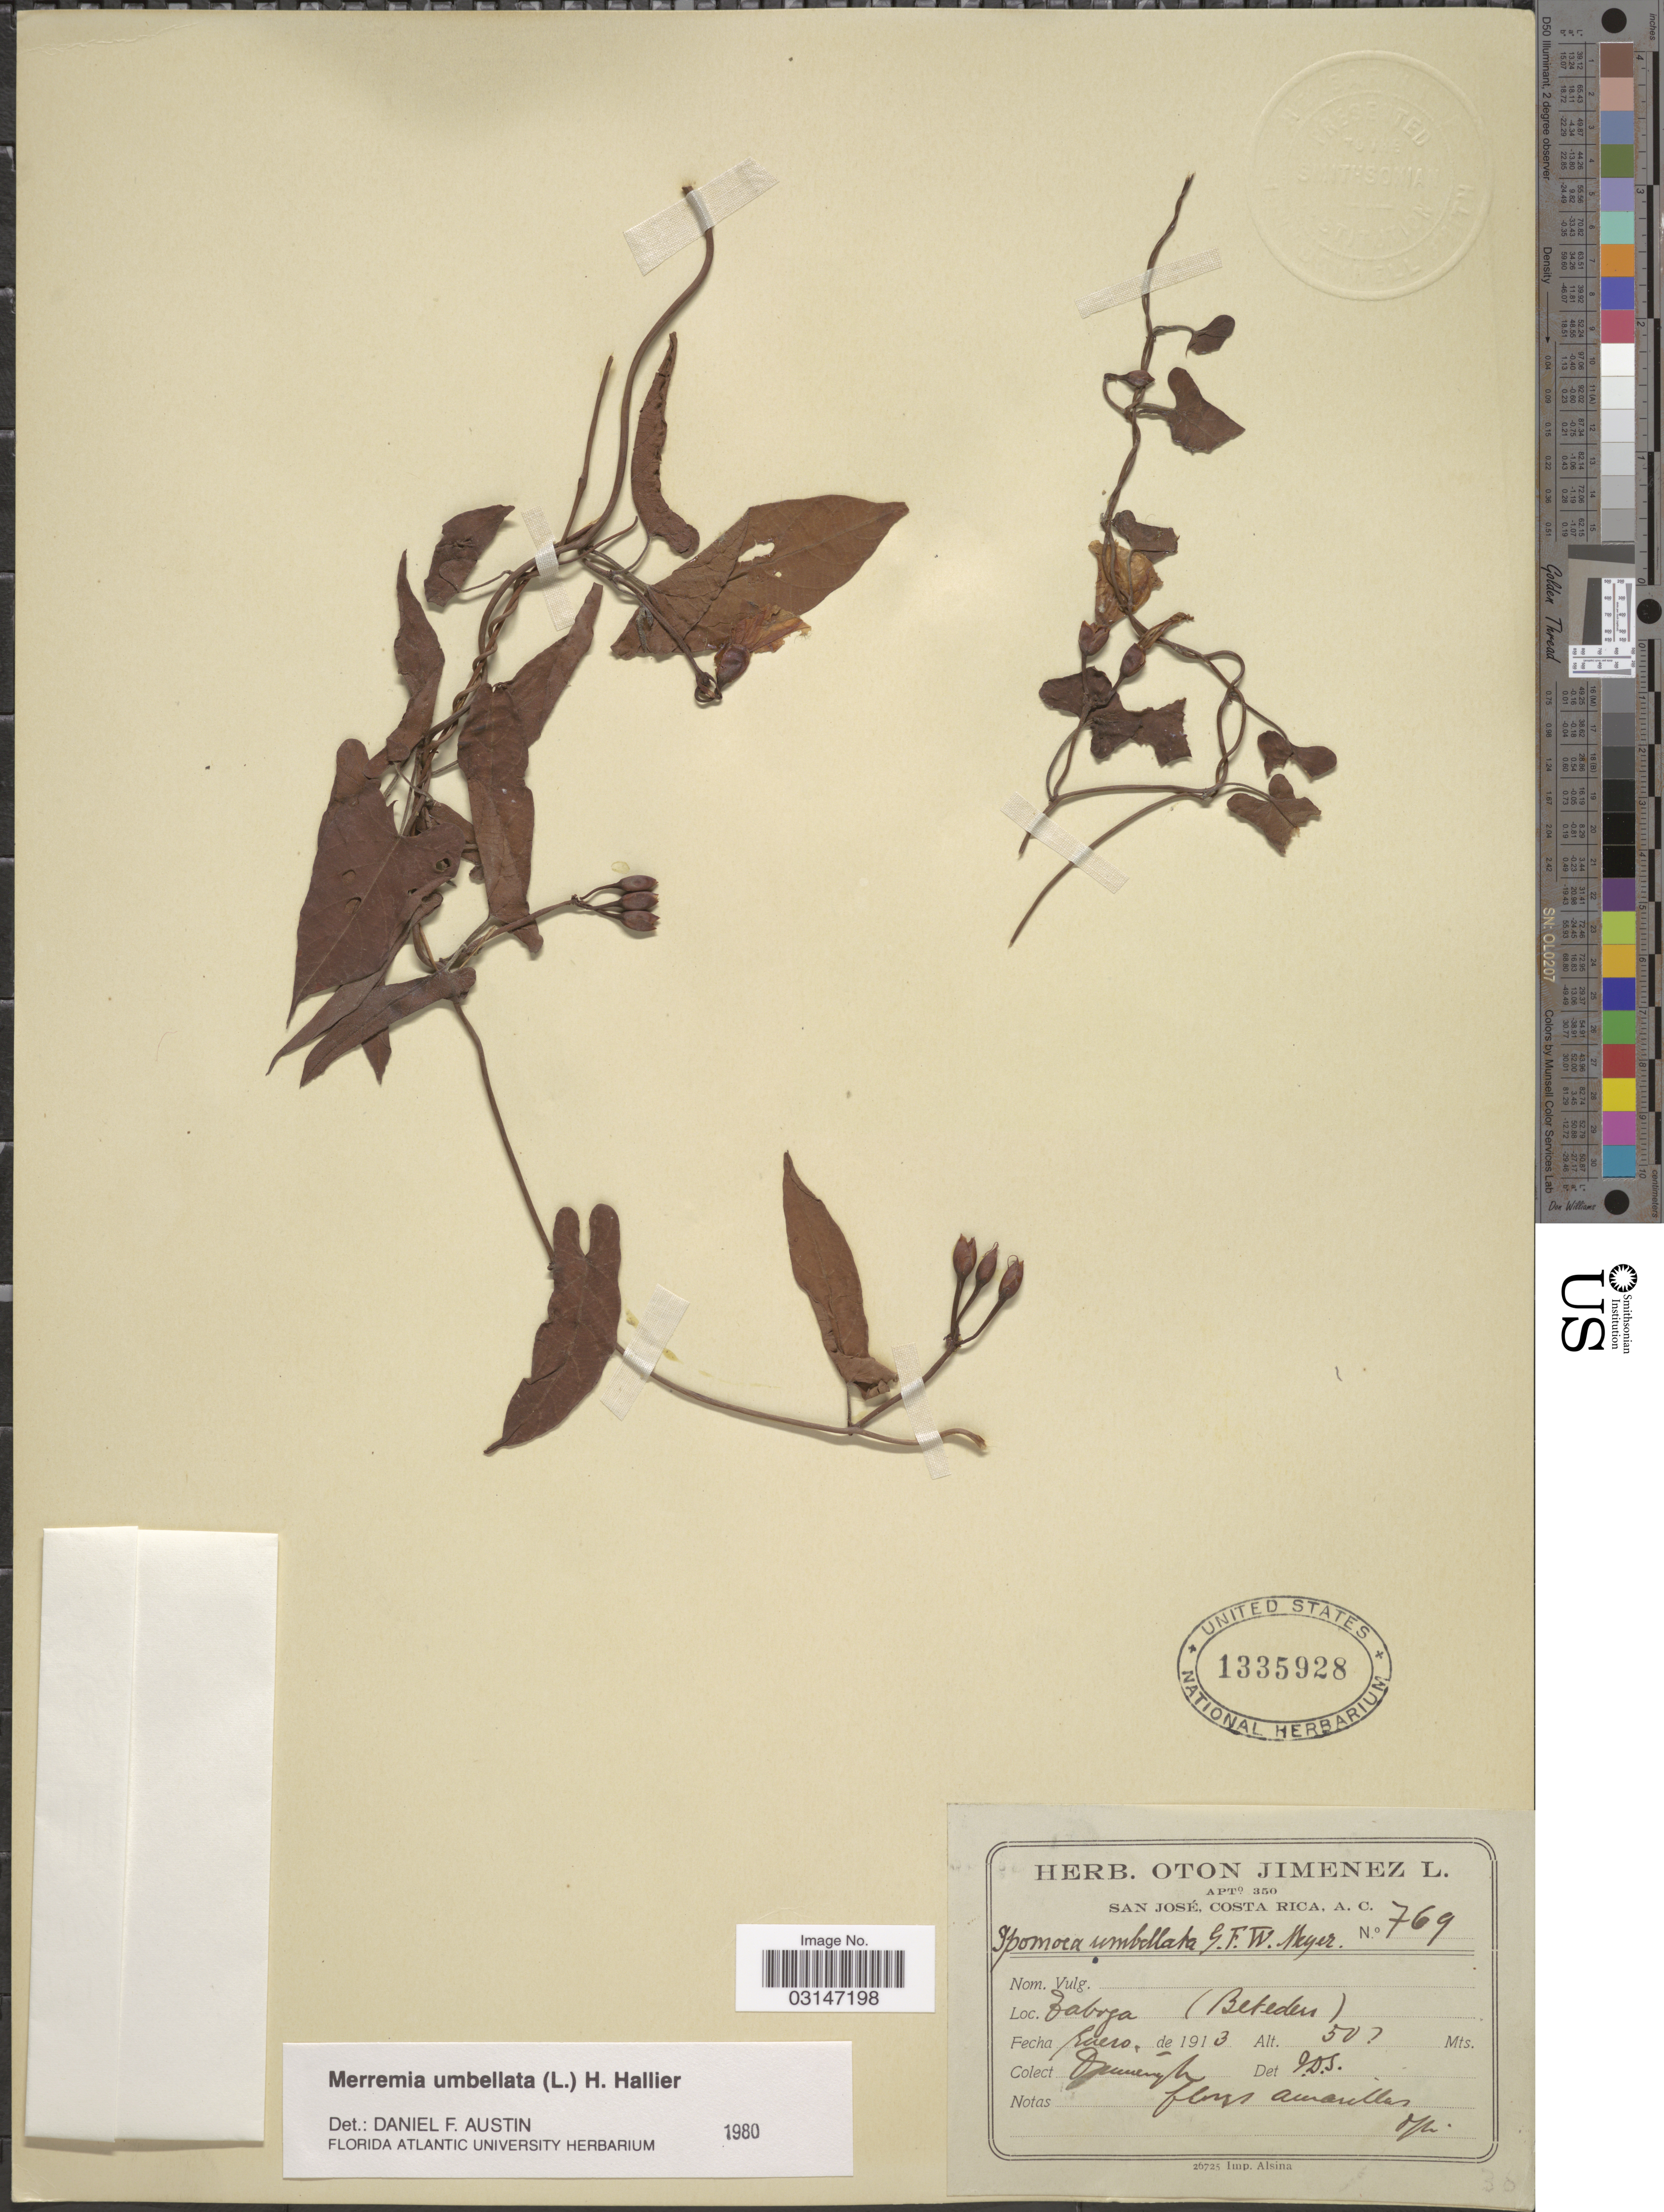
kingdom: Plantae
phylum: Tracheophyta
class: Magnoliopsida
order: Solanales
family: Convolvulaceae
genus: Camonea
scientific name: Camonea umbellata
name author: (L.) A. R. Simões & Staples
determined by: Strong, Mark T., (BOT), Smithsonian Institution - National Museum of Natural History (UNITED STATES)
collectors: O. Jimenez L.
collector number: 769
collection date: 1913-01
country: Costa Rica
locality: Taboga (Bebedero),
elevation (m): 50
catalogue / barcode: US 1335928